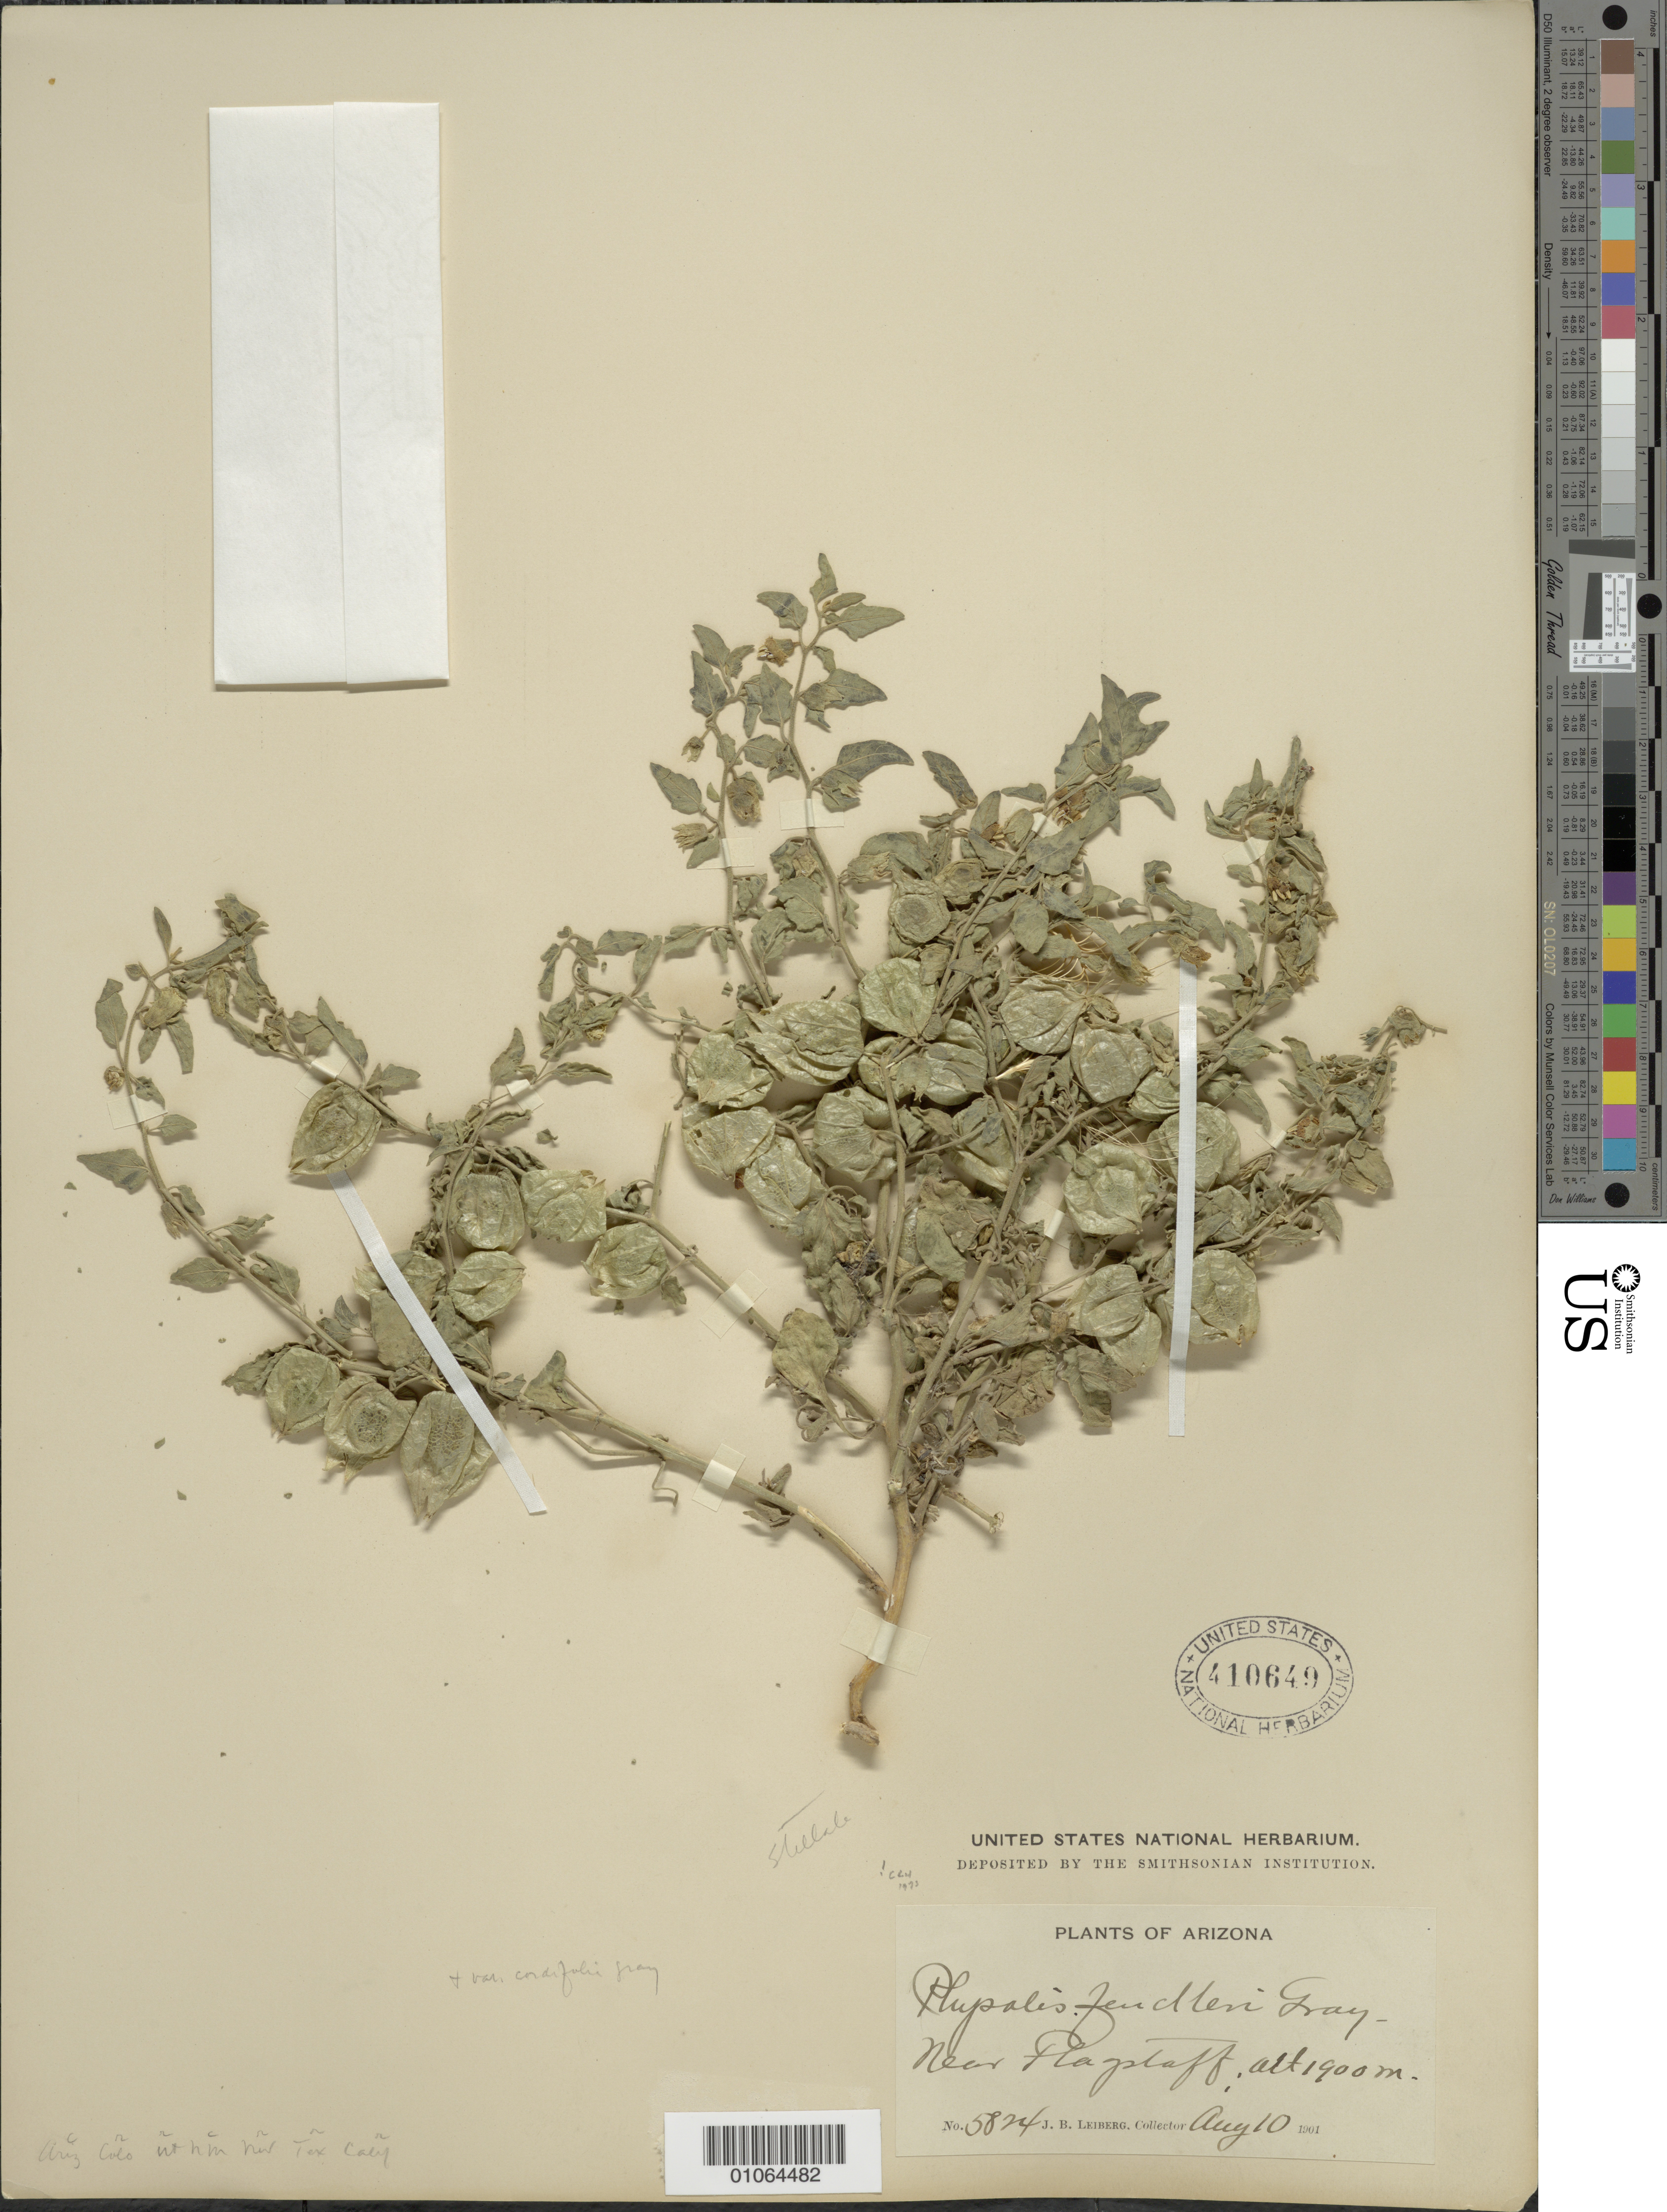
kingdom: Plantae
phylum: Tracheophyta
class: Magnoliopsida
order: Solanales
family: Solanaceae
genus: Physalis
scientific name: Physalis fendleri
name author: A. Gray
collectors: J. B. Leiberg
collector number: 5824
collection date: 1901-08-10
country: United States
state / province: Arizona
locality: Near Flagstaff.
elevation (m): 1900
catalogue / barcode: US 41049